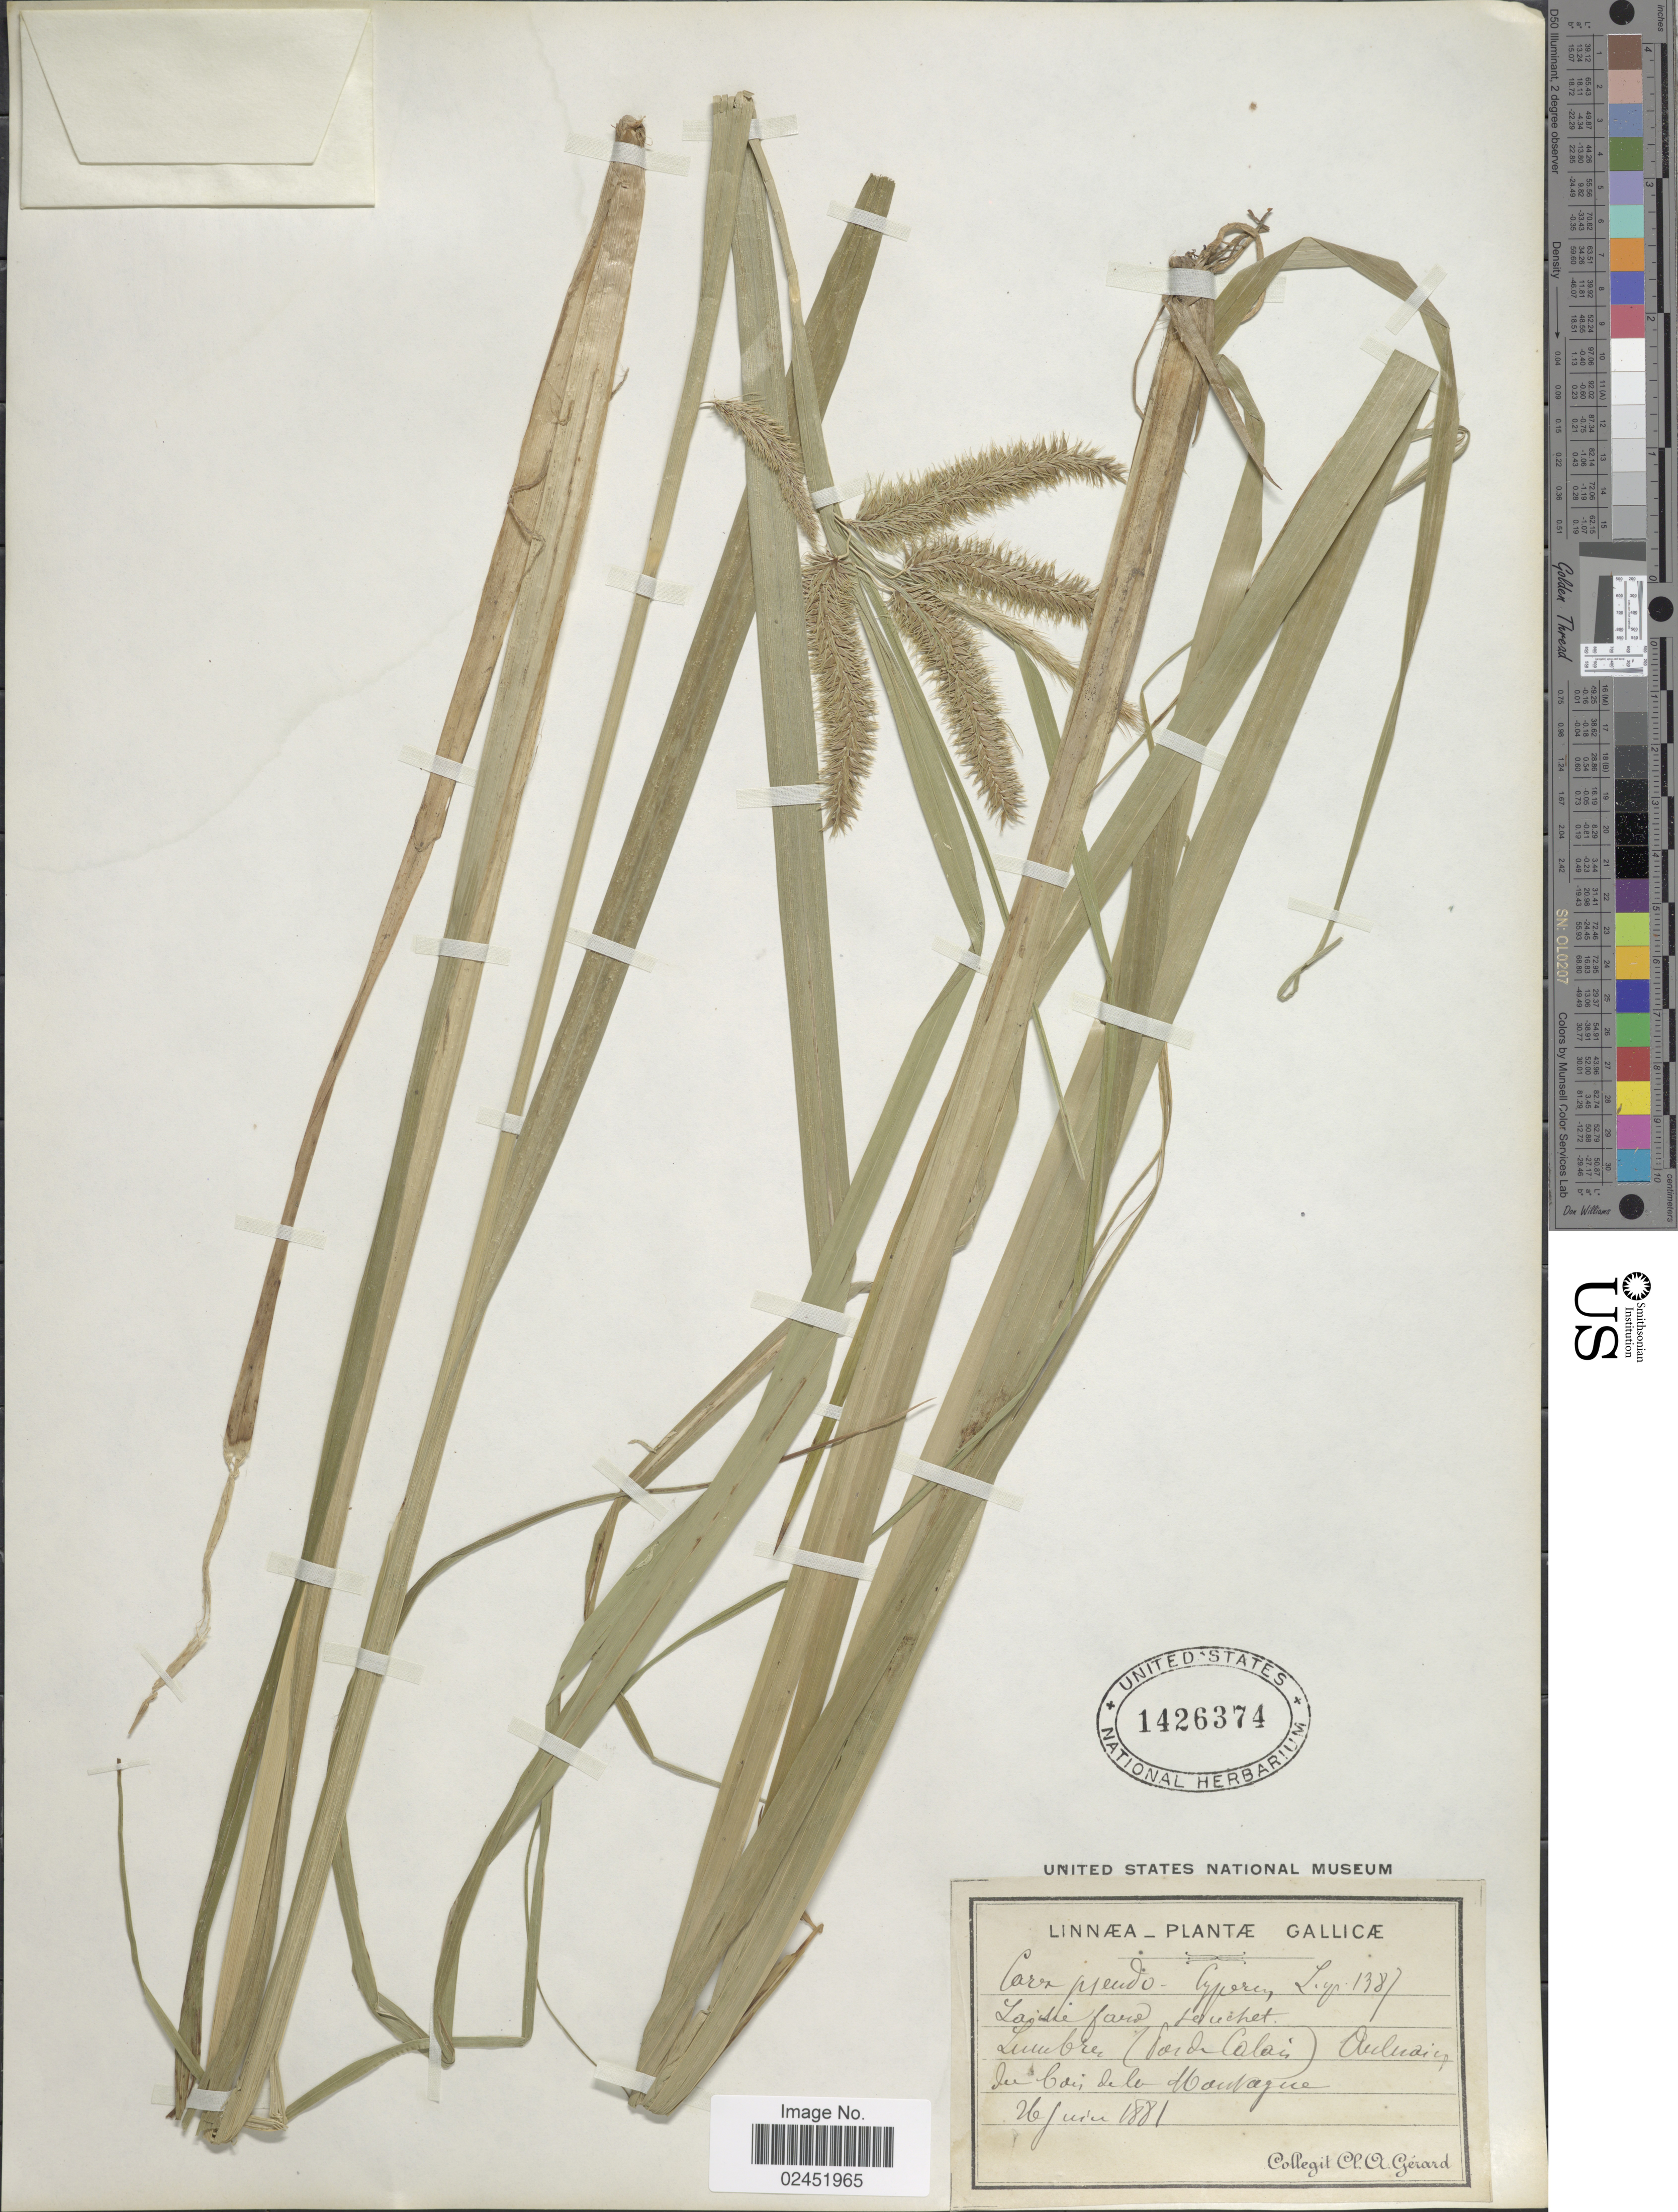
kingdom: Plantae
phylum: Tracheophyta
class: Liliopsida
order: Poales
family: Cyperaceae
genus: Carex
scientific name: Carex pseudocyperus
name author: L.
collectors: C. Gerard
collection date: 1881-06-26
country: France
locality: Gallicæ, In bois de la Manague [interpreted]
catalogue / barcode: US 1426374